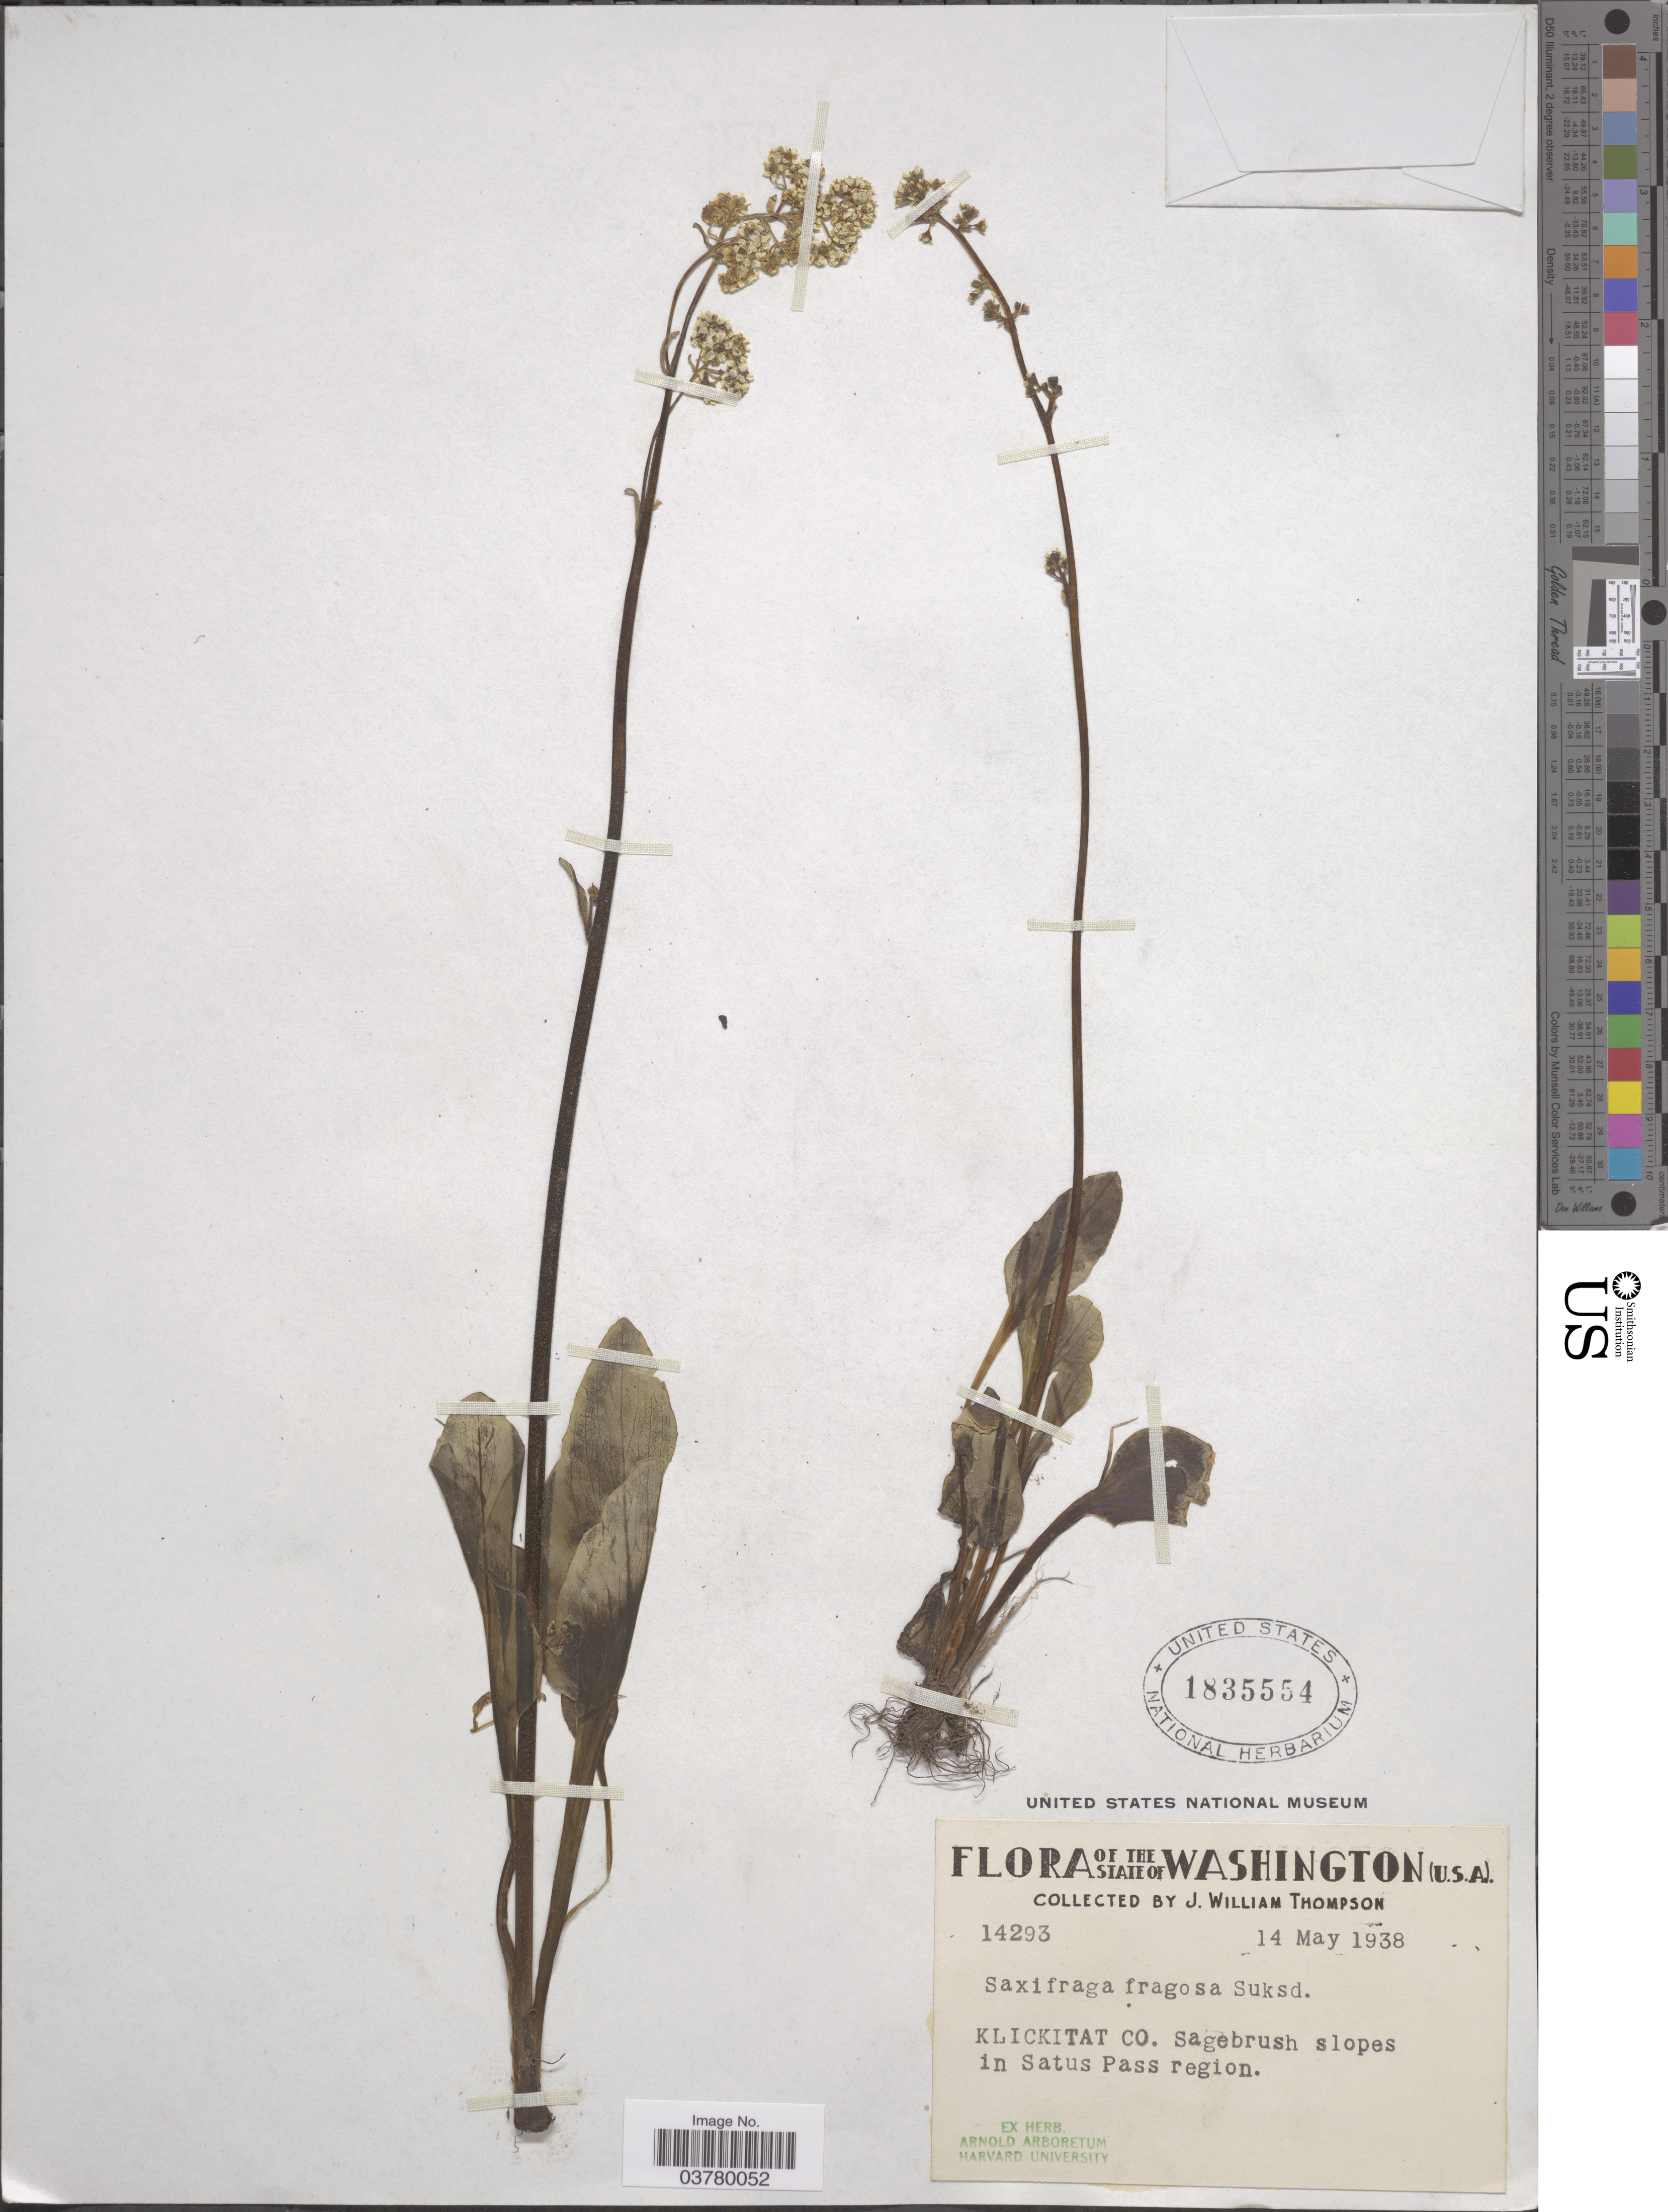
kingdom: Plantae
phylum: Tracheophyta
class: Magnoliopsida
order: Saxifragales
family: Saxifragaceae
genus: Micranthes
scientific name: Micranthes fragosa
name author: (Suksd. ex Small) Small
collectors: J. W. Thompson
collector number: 14293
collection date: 1938-05-14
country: United States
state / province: Washington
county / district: Klickitat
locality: Klickitat Co. Sagebrush slopes in Satus Pass region.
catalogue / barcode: US 1835554